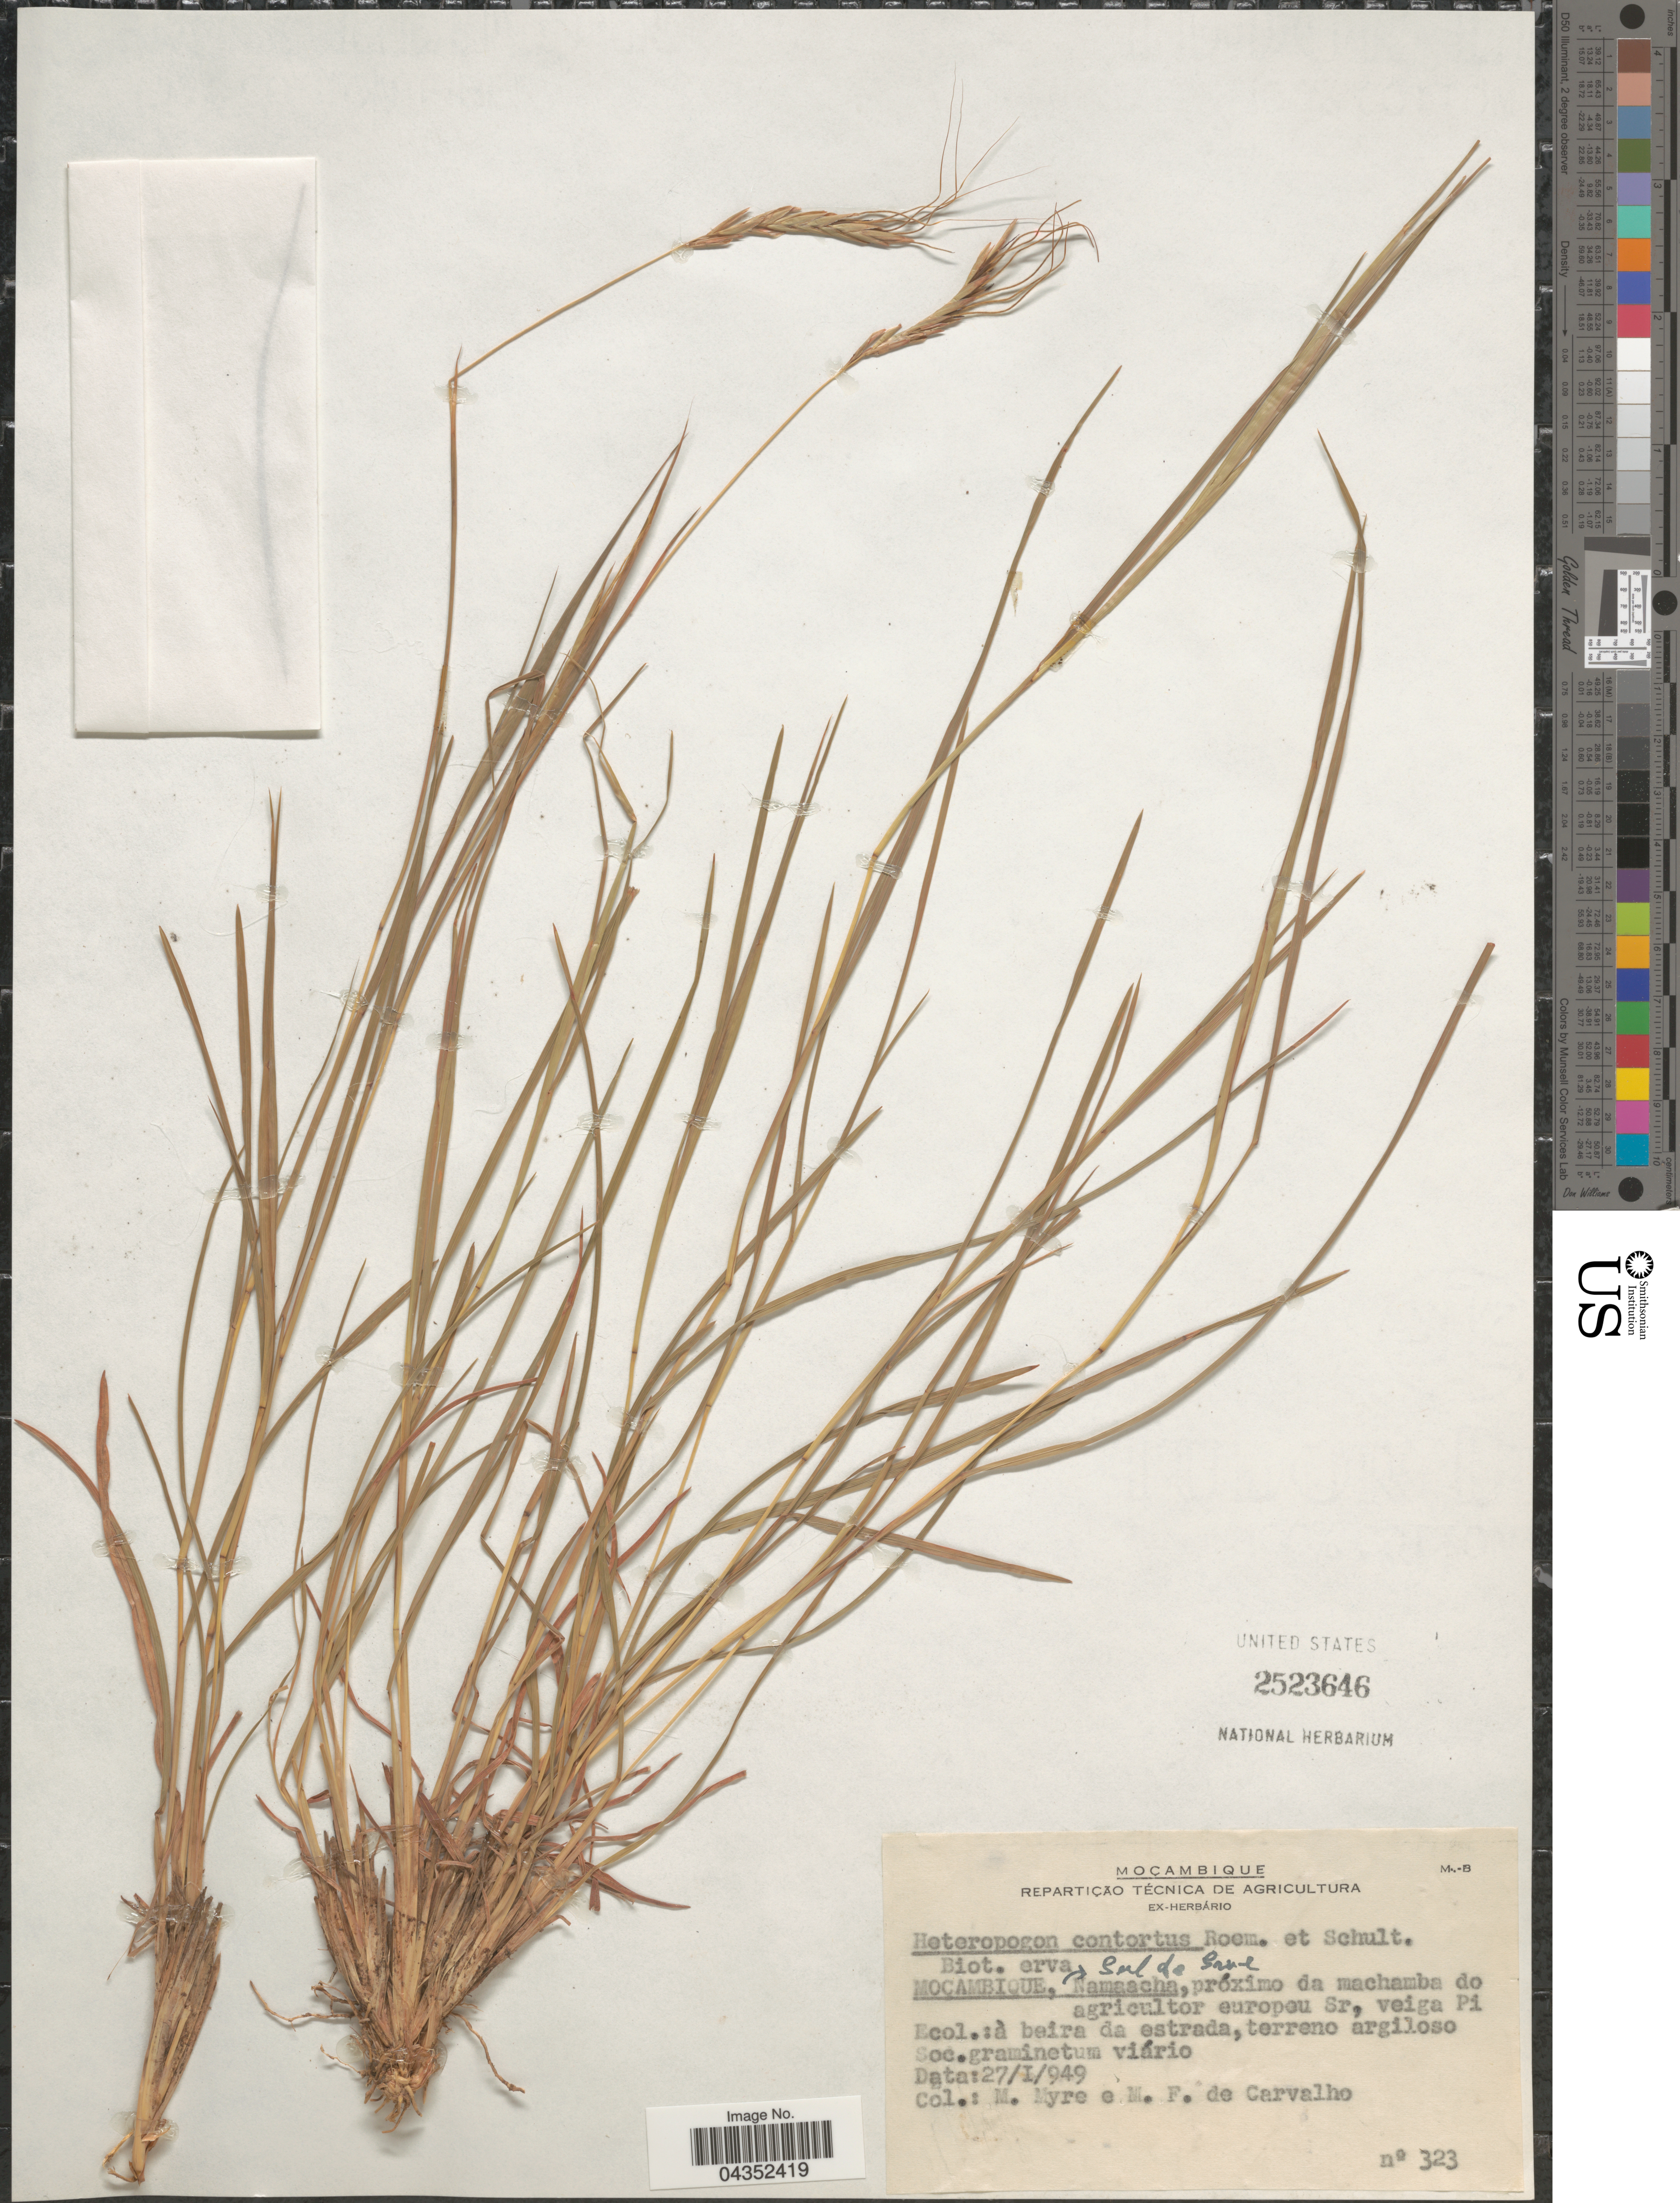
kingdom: Plantae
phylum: Tracheophyta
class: Liliopsida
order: Poales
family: Poaceae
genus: Heteropogon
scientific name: Heteropogon contortus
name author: (L.) P. Beauv. ex Roem. & Schult.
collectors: Myre, M. & M. F. Carvalho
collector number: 323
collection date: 1949-01-27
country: Mozambique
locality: Moçambique, Sul do Save, Namaacha, próximo da machamba do agricultor europeu Sr, veiga Pi.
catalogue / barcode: US 2523646